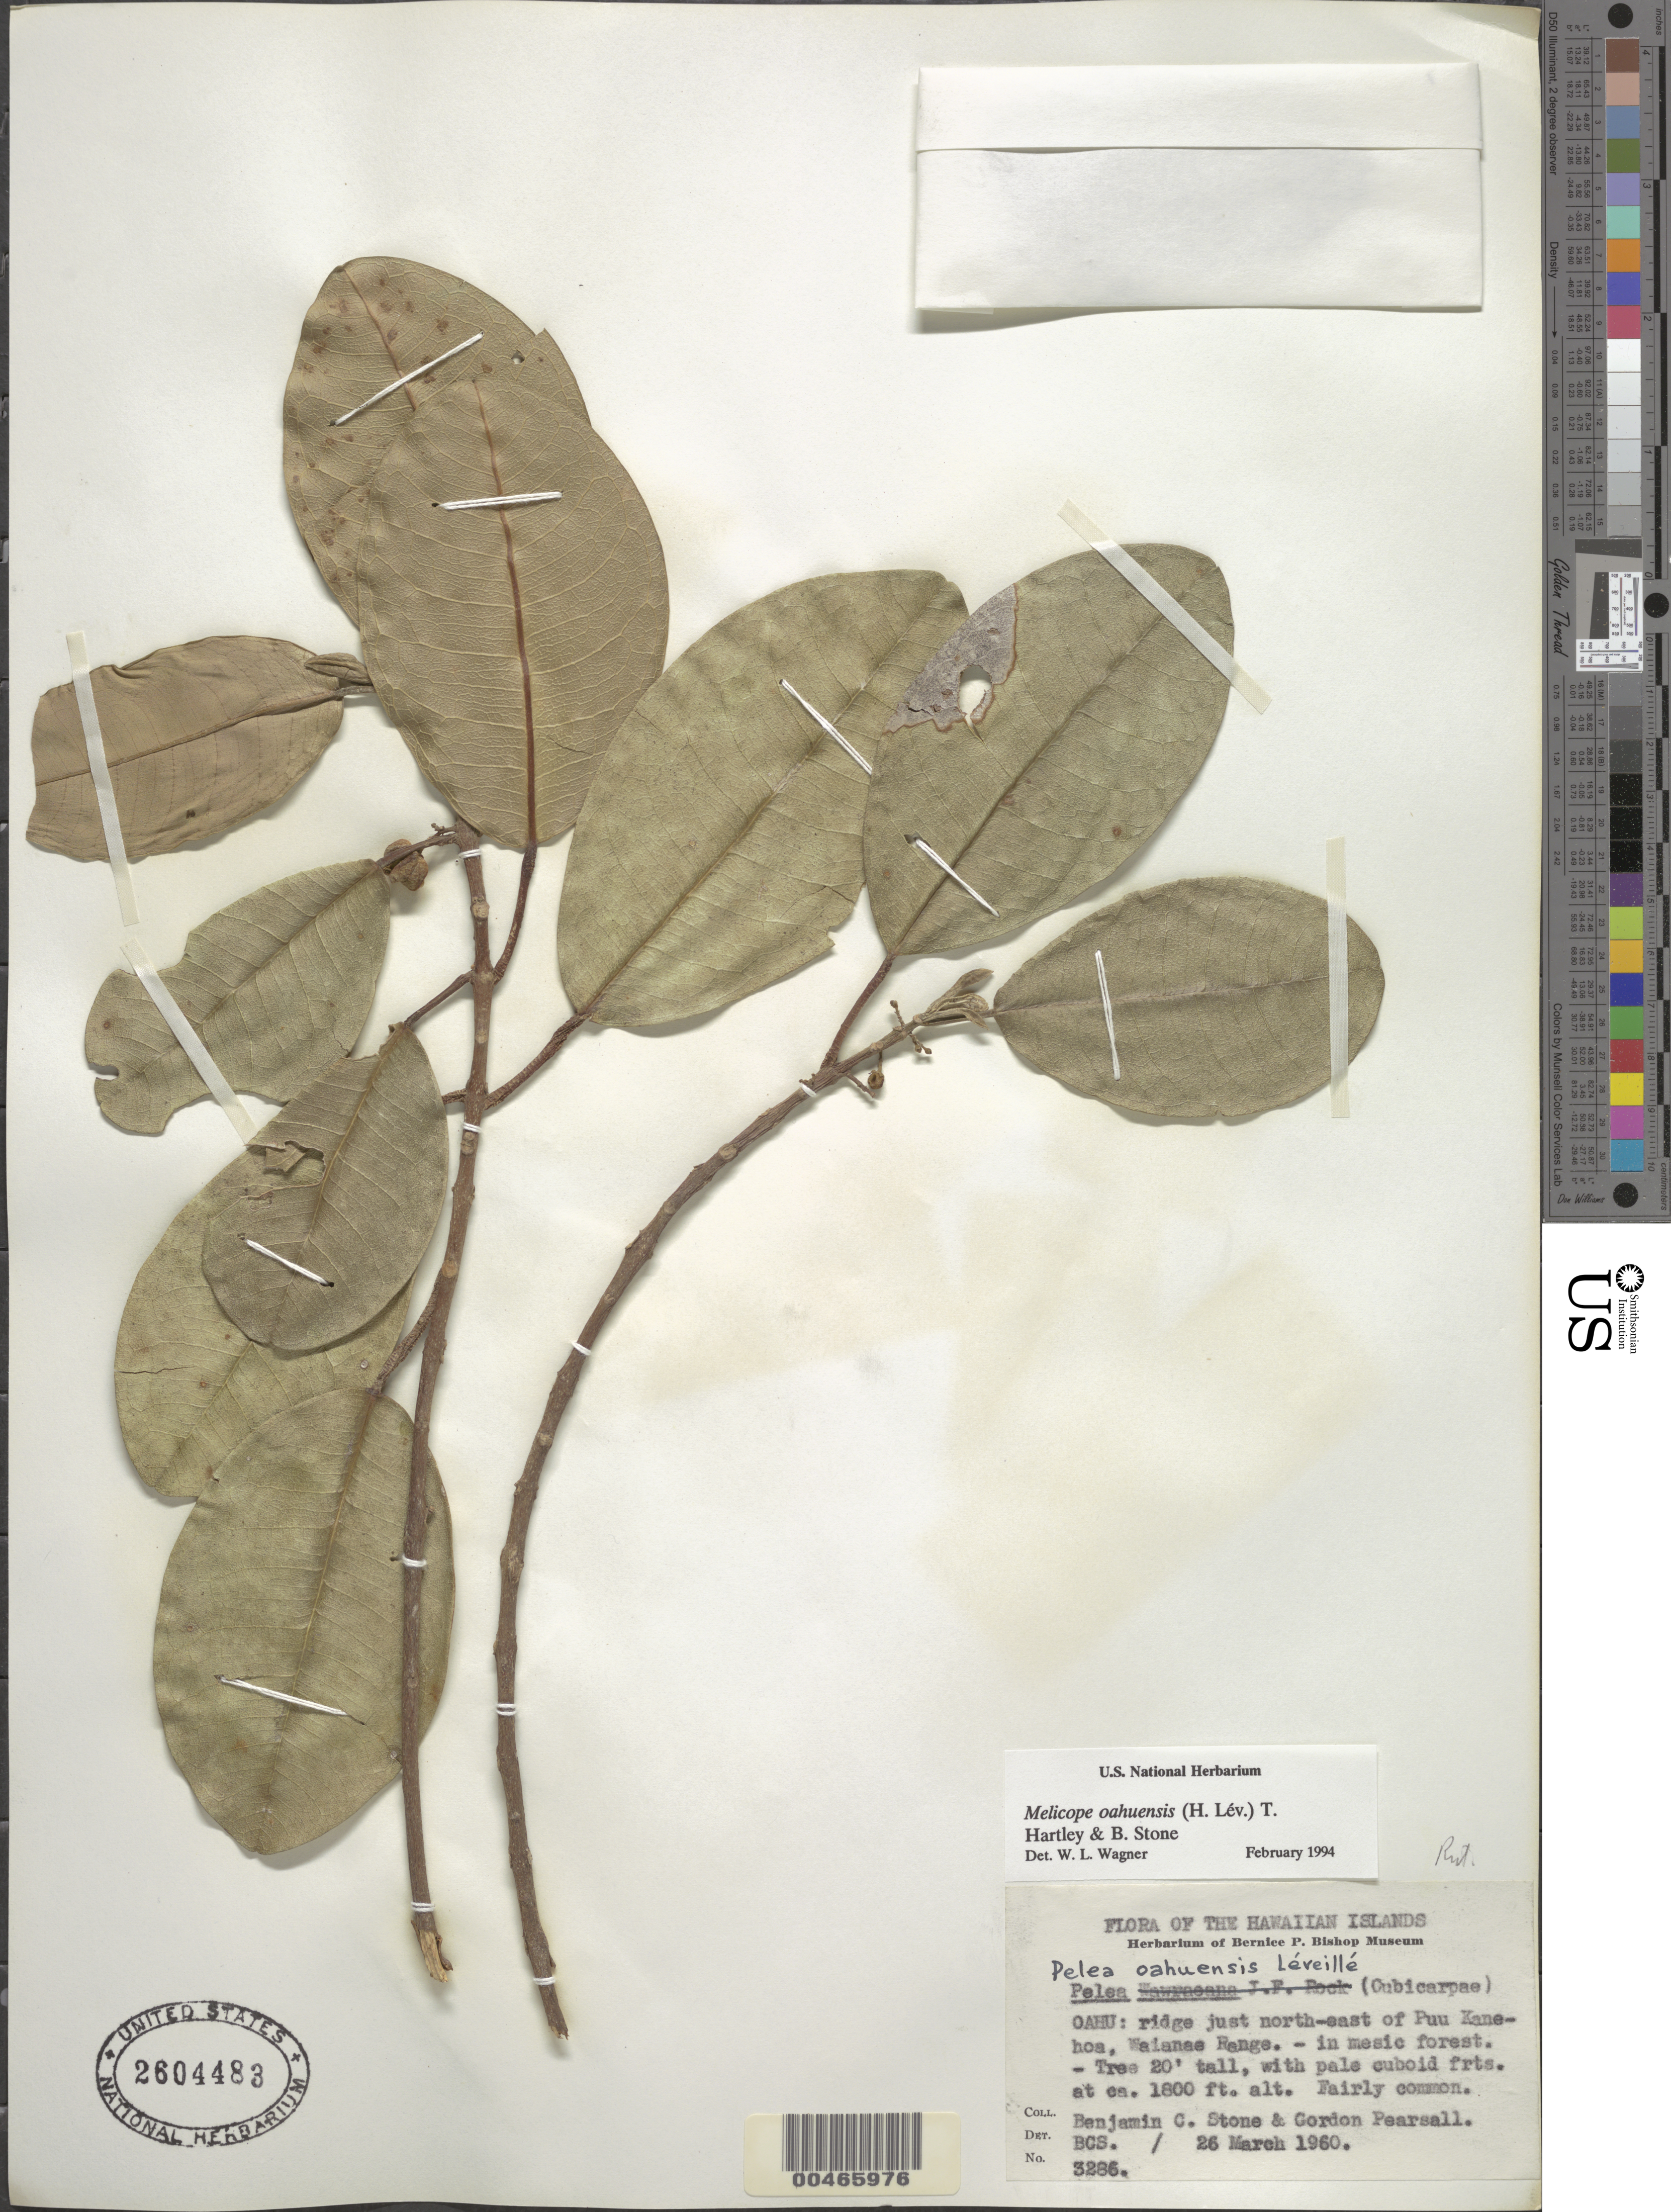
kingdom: Plantae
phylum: Tracheophyta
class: Magnoliopsida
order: Sapindales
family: Rutaceae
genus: Melicope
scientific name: Melicope oahuensis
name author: (H. Lév.) T.G. Hartley & B.C. Stone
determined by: Wagner, W. L., (BOT), Smithsonian Institution - National Museum of Natural History (UNITED STATES)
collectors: B. C. Stone & G. Pearsall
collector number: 3286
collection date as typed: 26 Mar 1960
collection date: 1960-03-26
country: United States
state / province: Hawaii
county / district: Honolulu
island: Oahu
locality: ridge just NE of Puu Kanehoa, Waianae Range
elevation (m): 549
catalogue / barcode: US 2604483